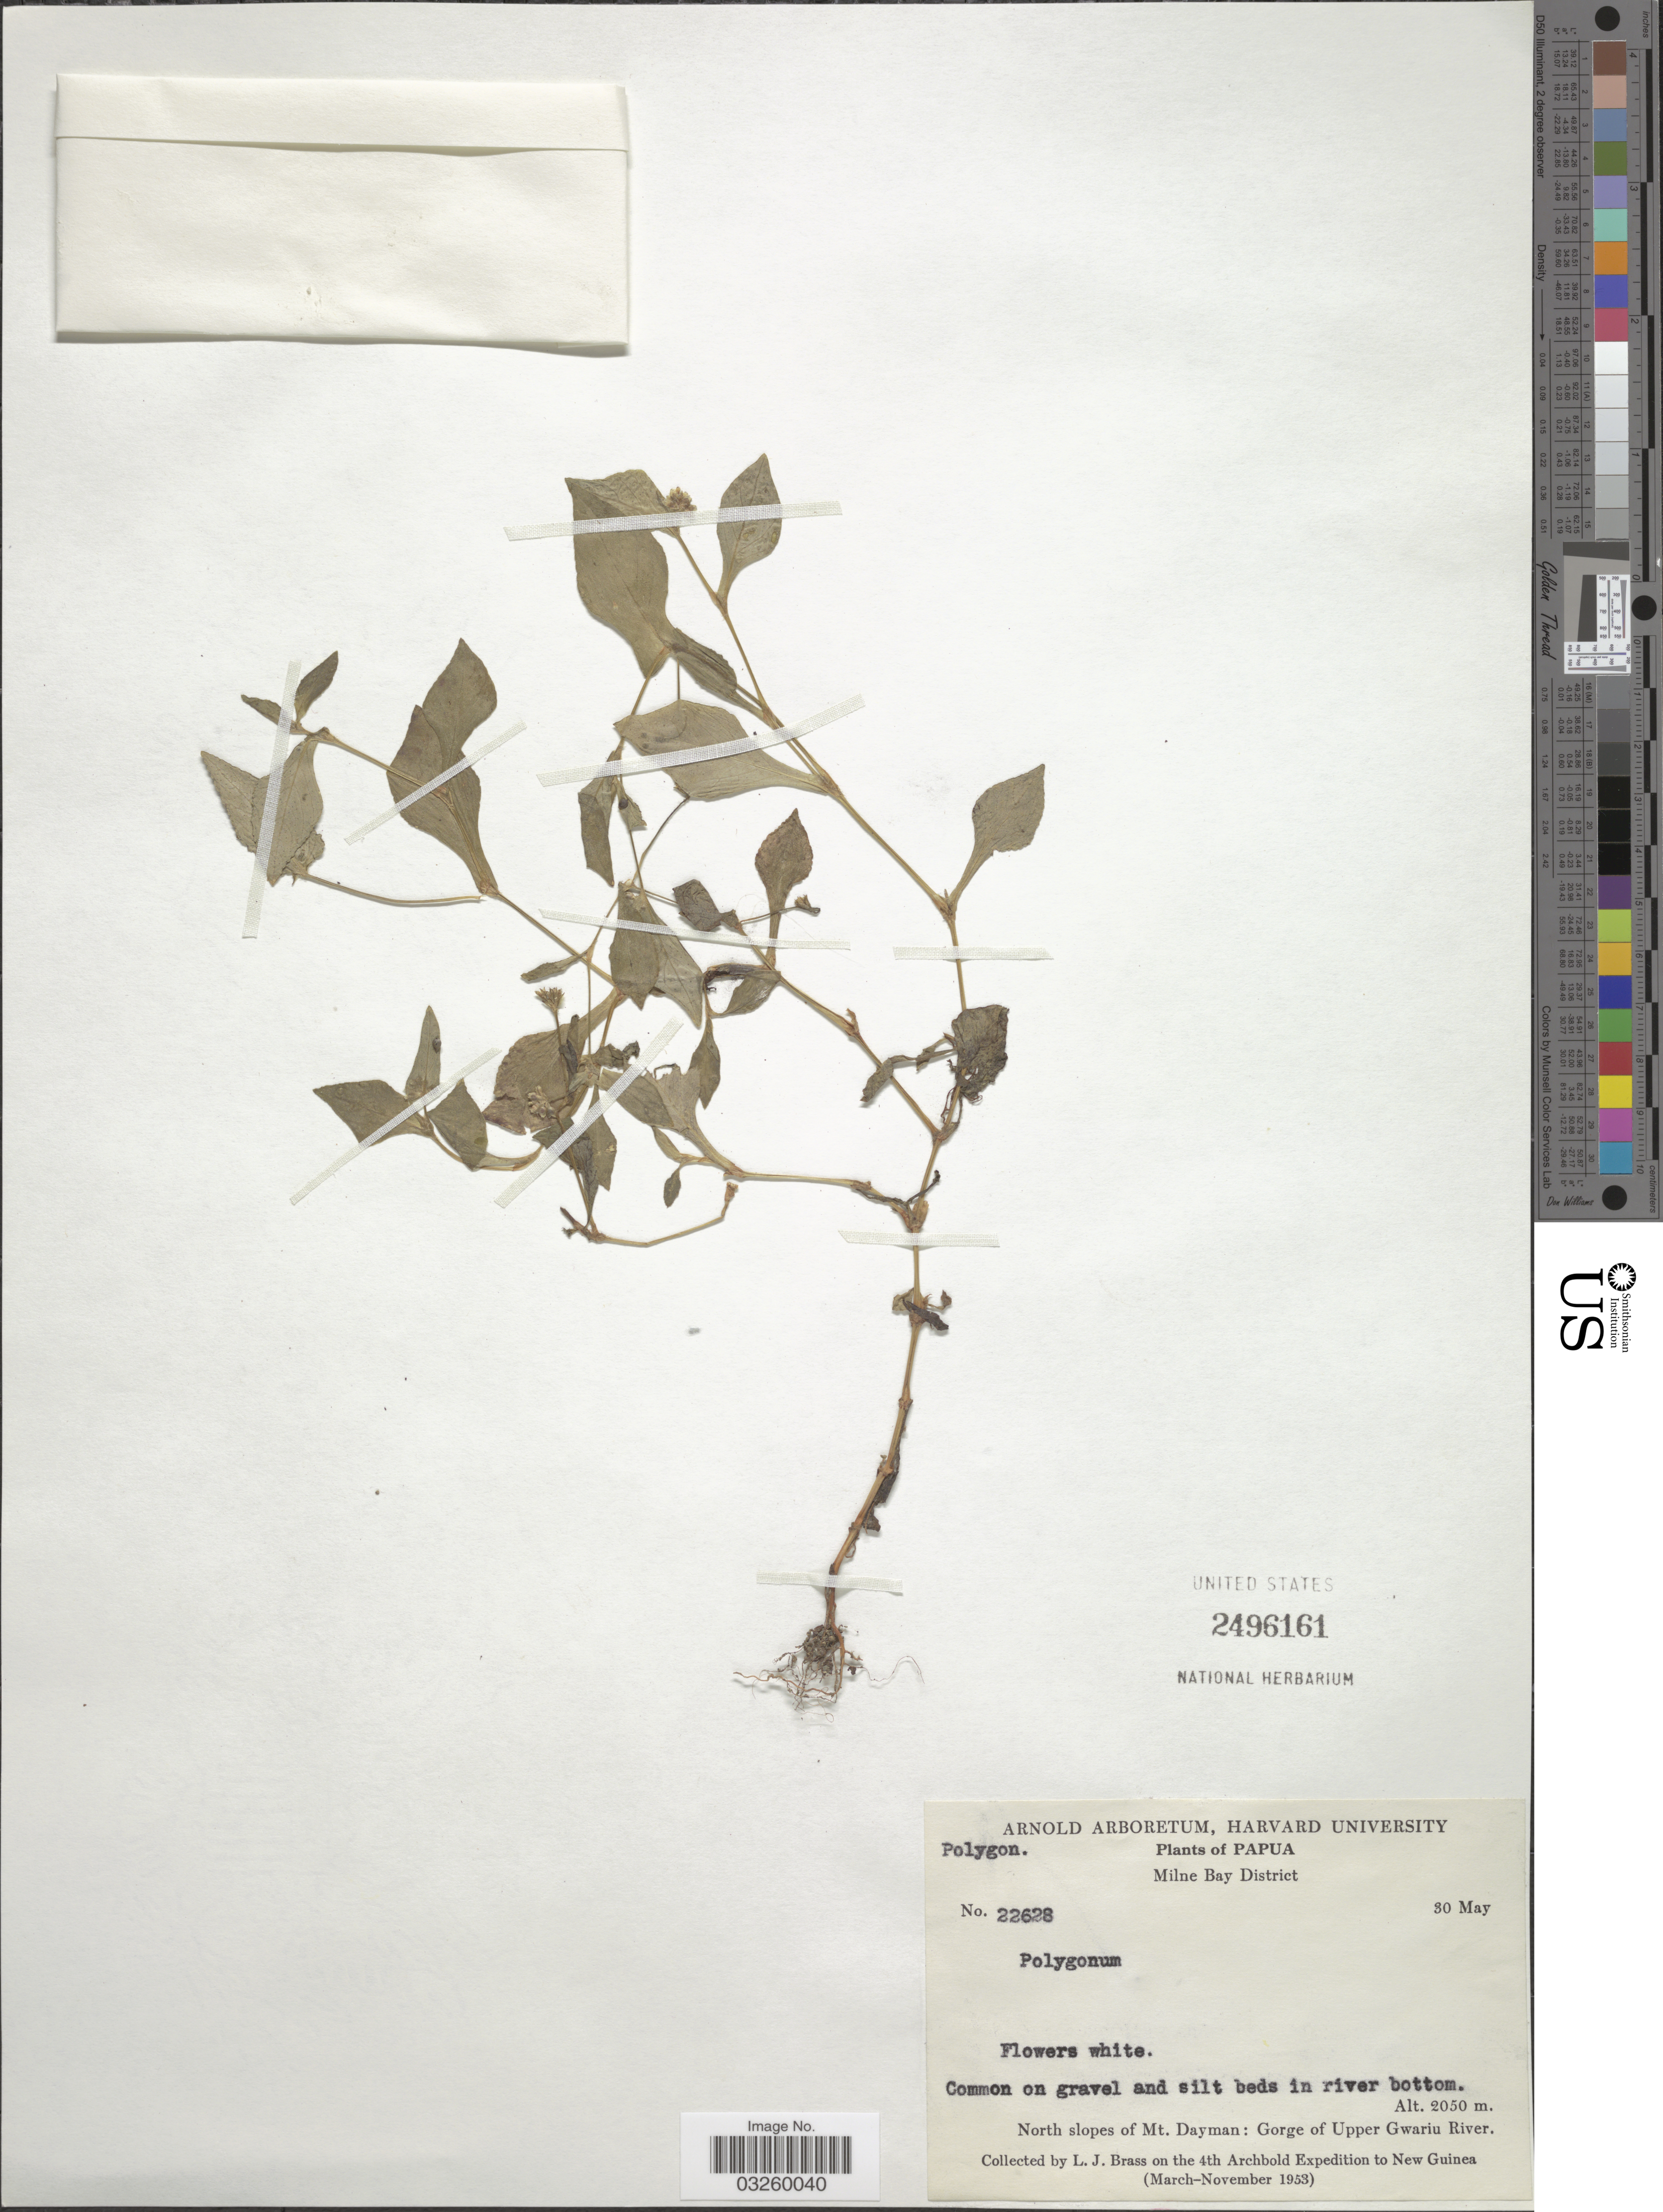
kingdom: Plantae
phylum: Tracheophyta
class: Magnoliopsida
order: Caryophyllales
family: Polygonaceae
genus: Persicaria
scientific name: Persicaria sp.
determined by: Wagner, W. L., (BOT), Smithsonian Institution - National Museum of Natural History (UNITED STATES)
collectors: L. J. Brass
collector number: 22628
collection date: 1953-05-30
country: Papua New Guinea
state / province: Milne Bay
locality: Milne Bay District. North slopes of Mt. Dayman: Gorge of Upper Gwariu River. New Guinea.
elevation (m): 2050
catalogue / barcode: US 2496161